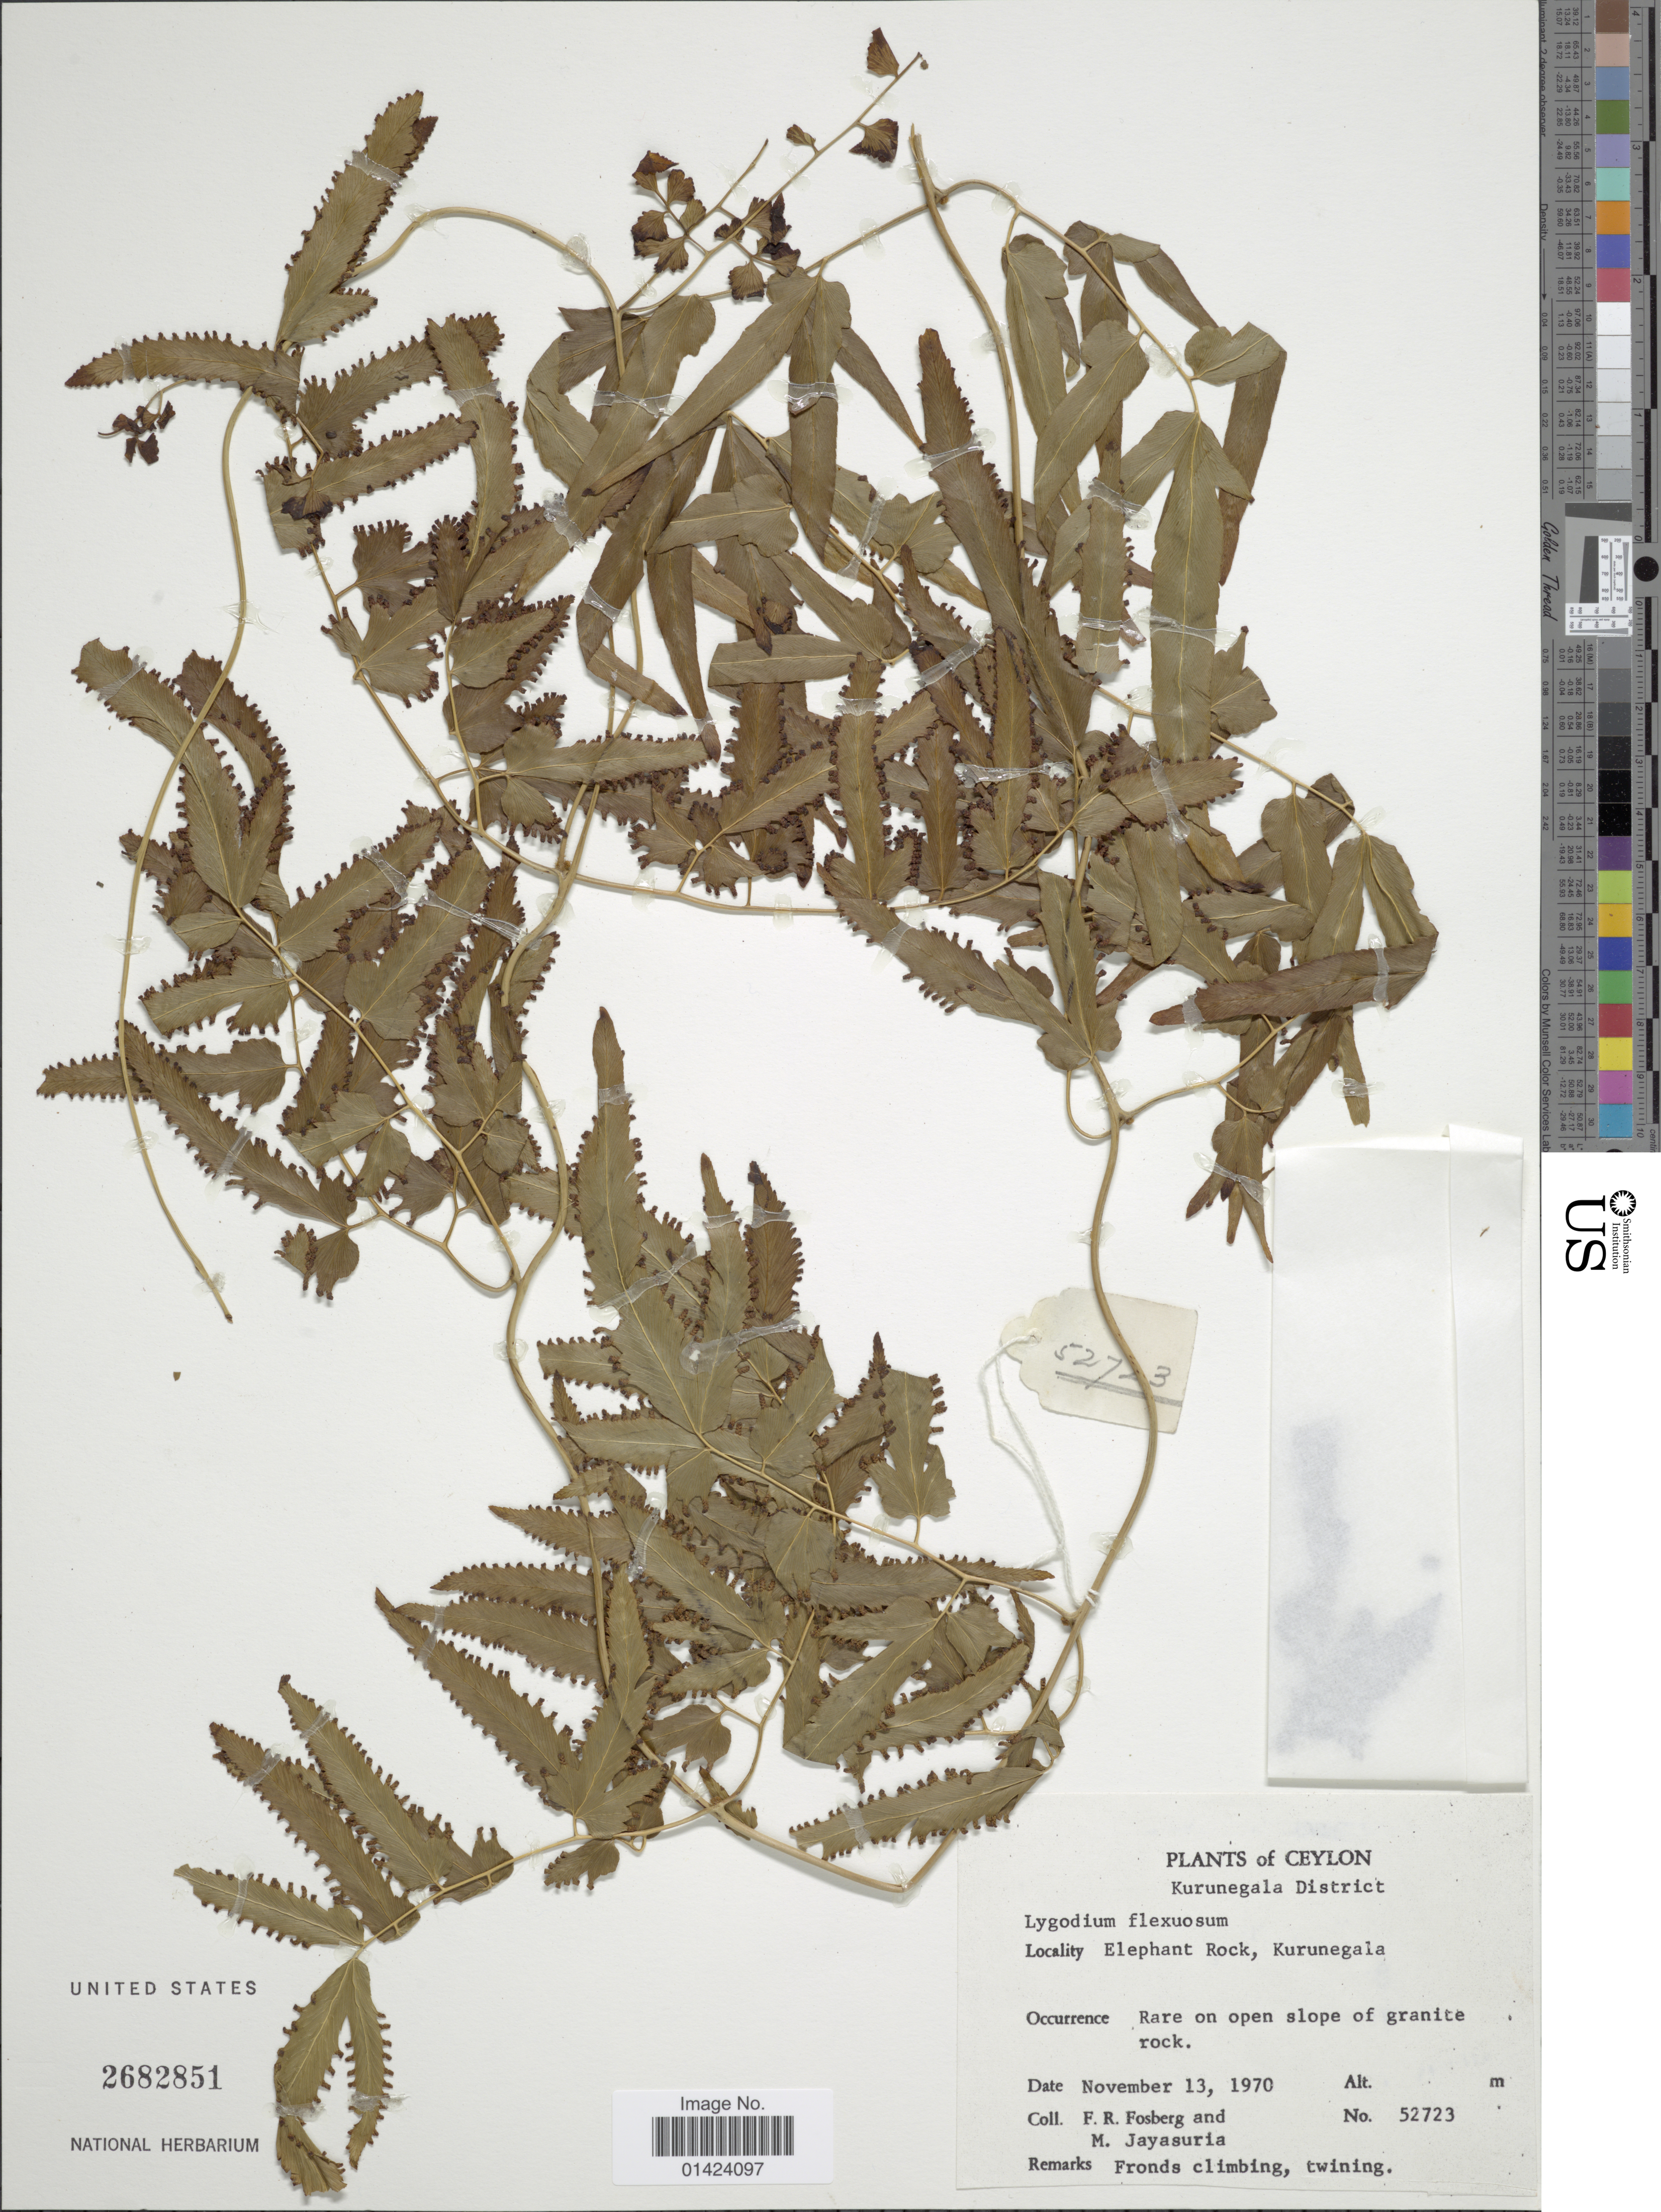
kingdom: Plantae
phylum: Tracheophyta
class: Polypodiopsida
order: Schizaeales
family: Lygodiaceae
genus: Lygodium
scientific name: Lygodium flexuosum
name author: Sw.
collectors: F. R. Fosberg & M. Jayasuria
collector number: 52723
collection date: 1970-11-13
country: Sri Lanka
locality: Ceylon, Kurunegala District, Elephant Rock, Kurunegala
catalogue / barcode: US 2682851